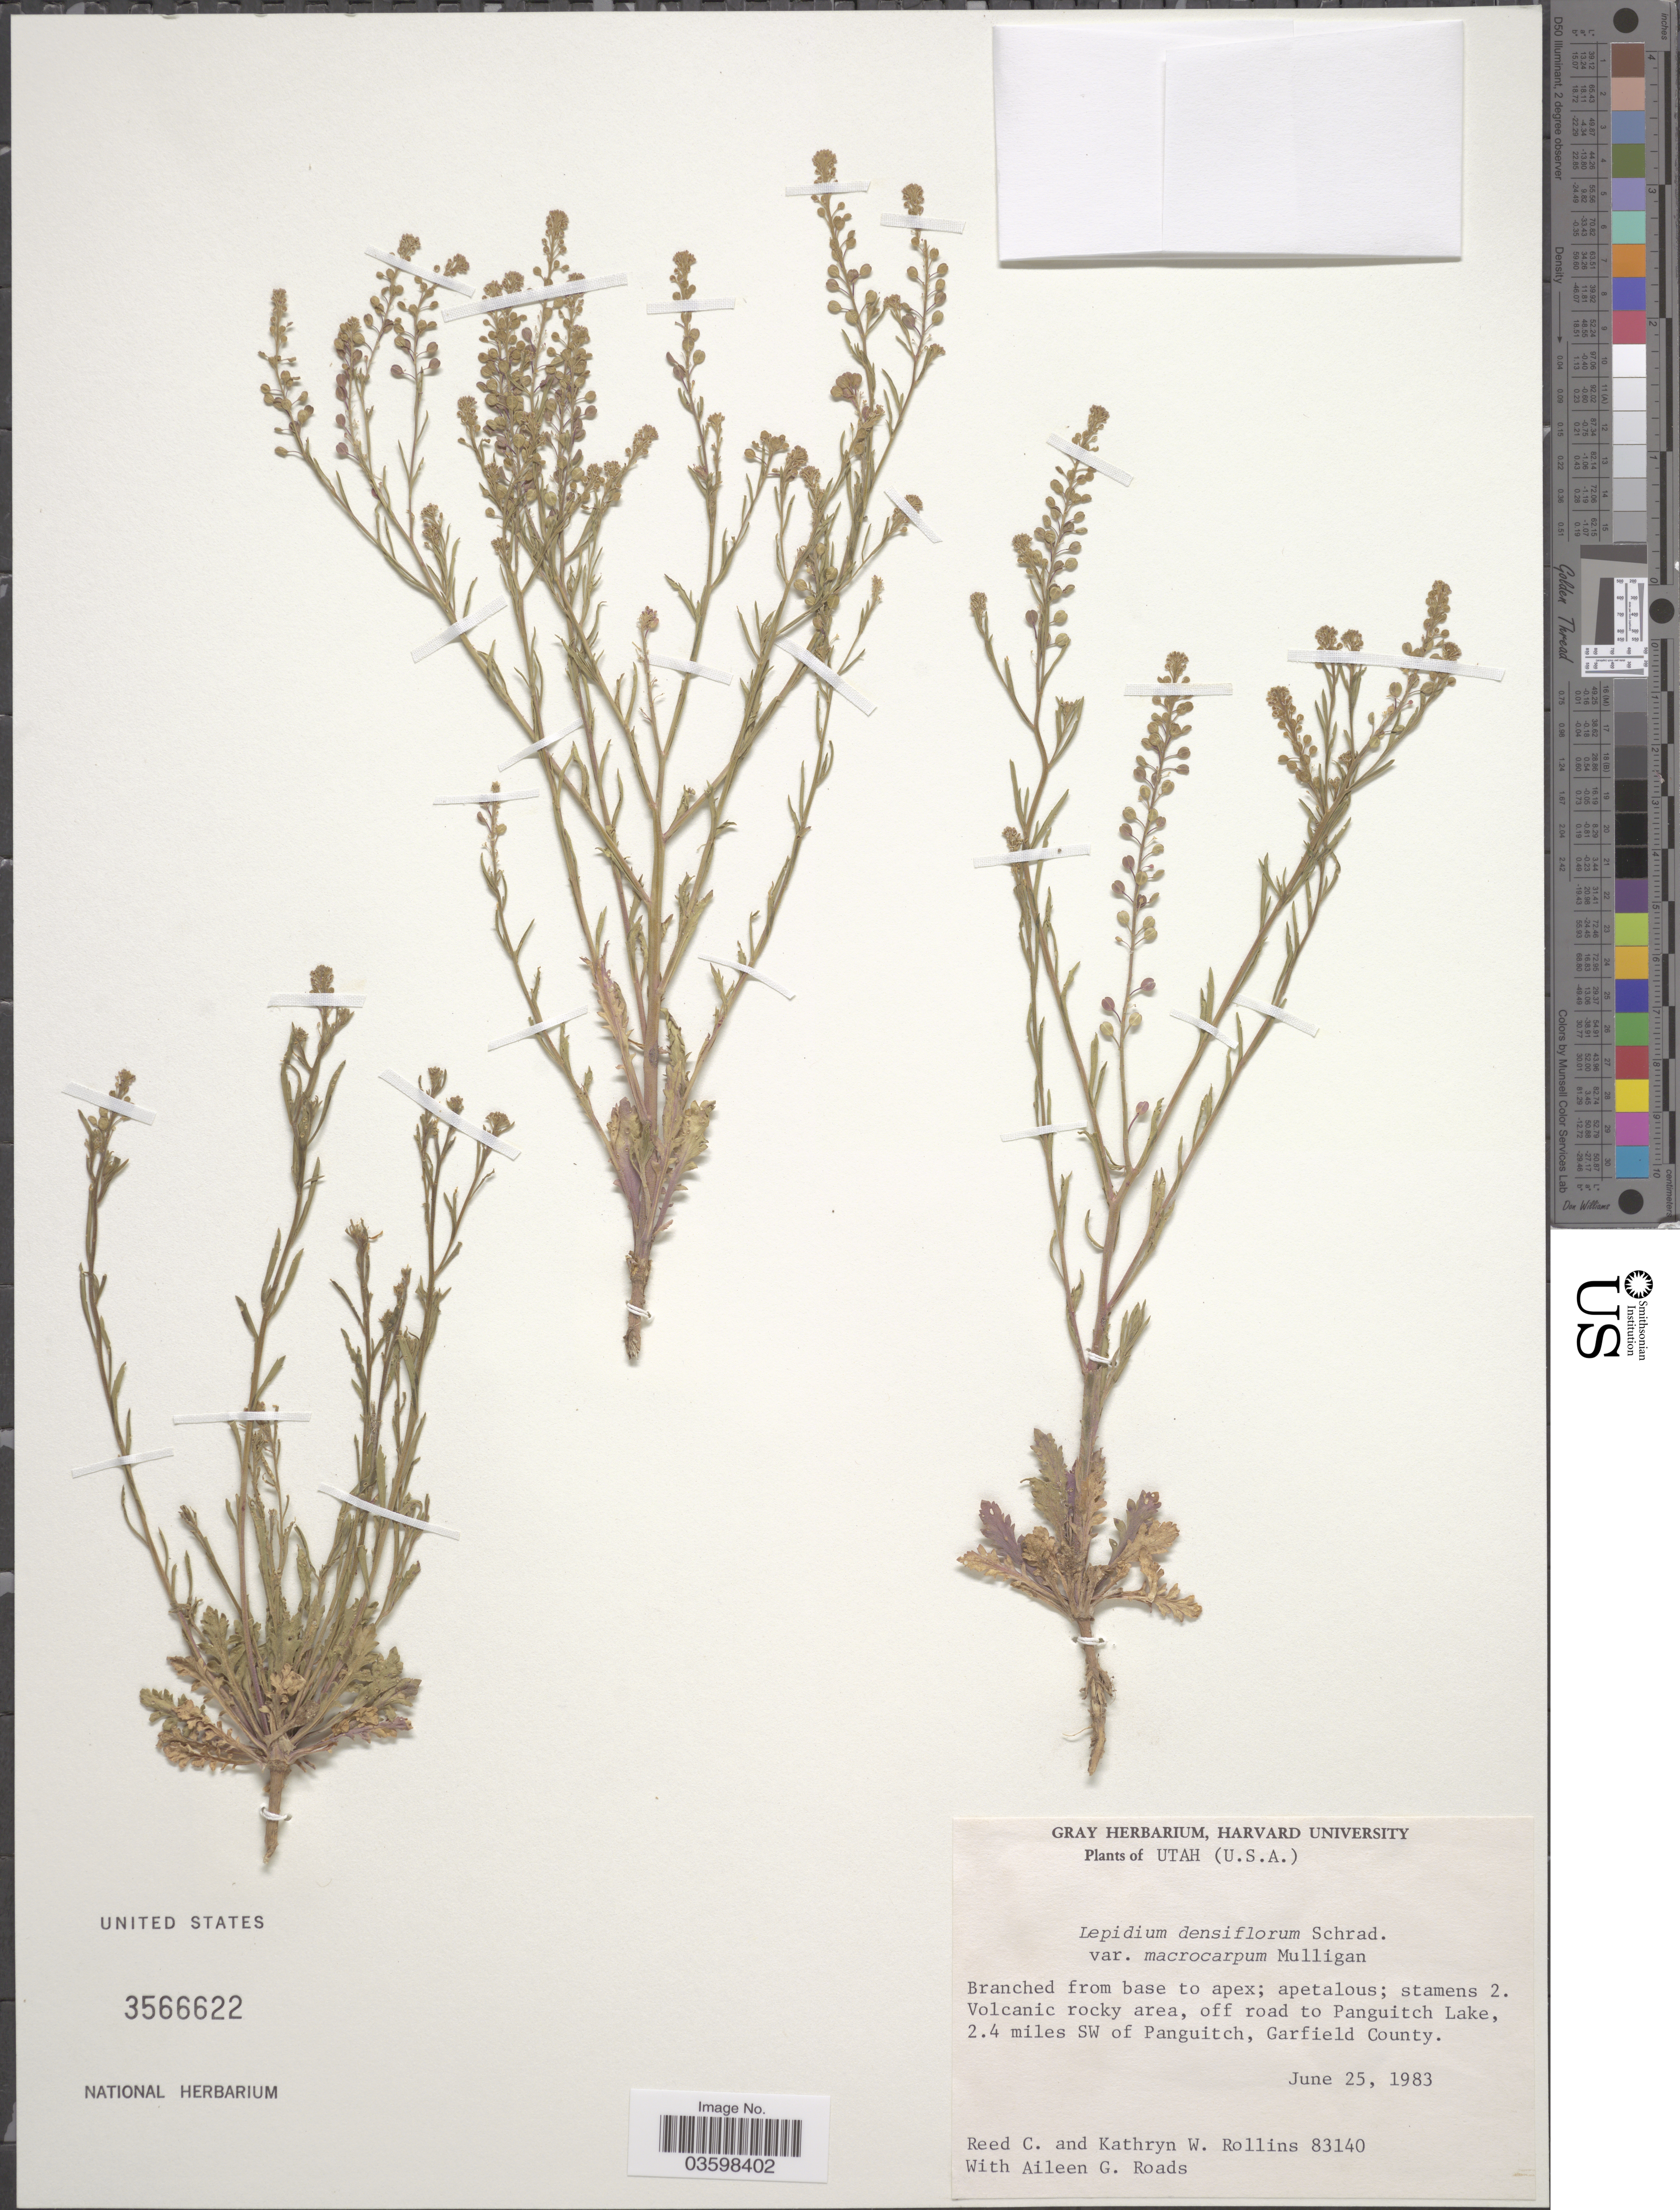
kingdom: Plantae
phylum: Tracheophyta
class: Magnoliopsida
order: Brassicales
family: Brassicaceae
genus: Lepidium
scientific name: Lepidium densiflorum var. macrocarpum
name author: G.A. Mulligan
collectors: R. C. Rollins, K. W. Rollins & A. Roads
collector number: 83140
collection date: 1983-06-25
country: United States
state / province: Utah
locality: Volcanic rocky area, off road to Panguitch Lake, 2.4 miles SW of Panguitch, Garfield County.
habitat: volcanic rock area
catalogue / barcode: US 3566622